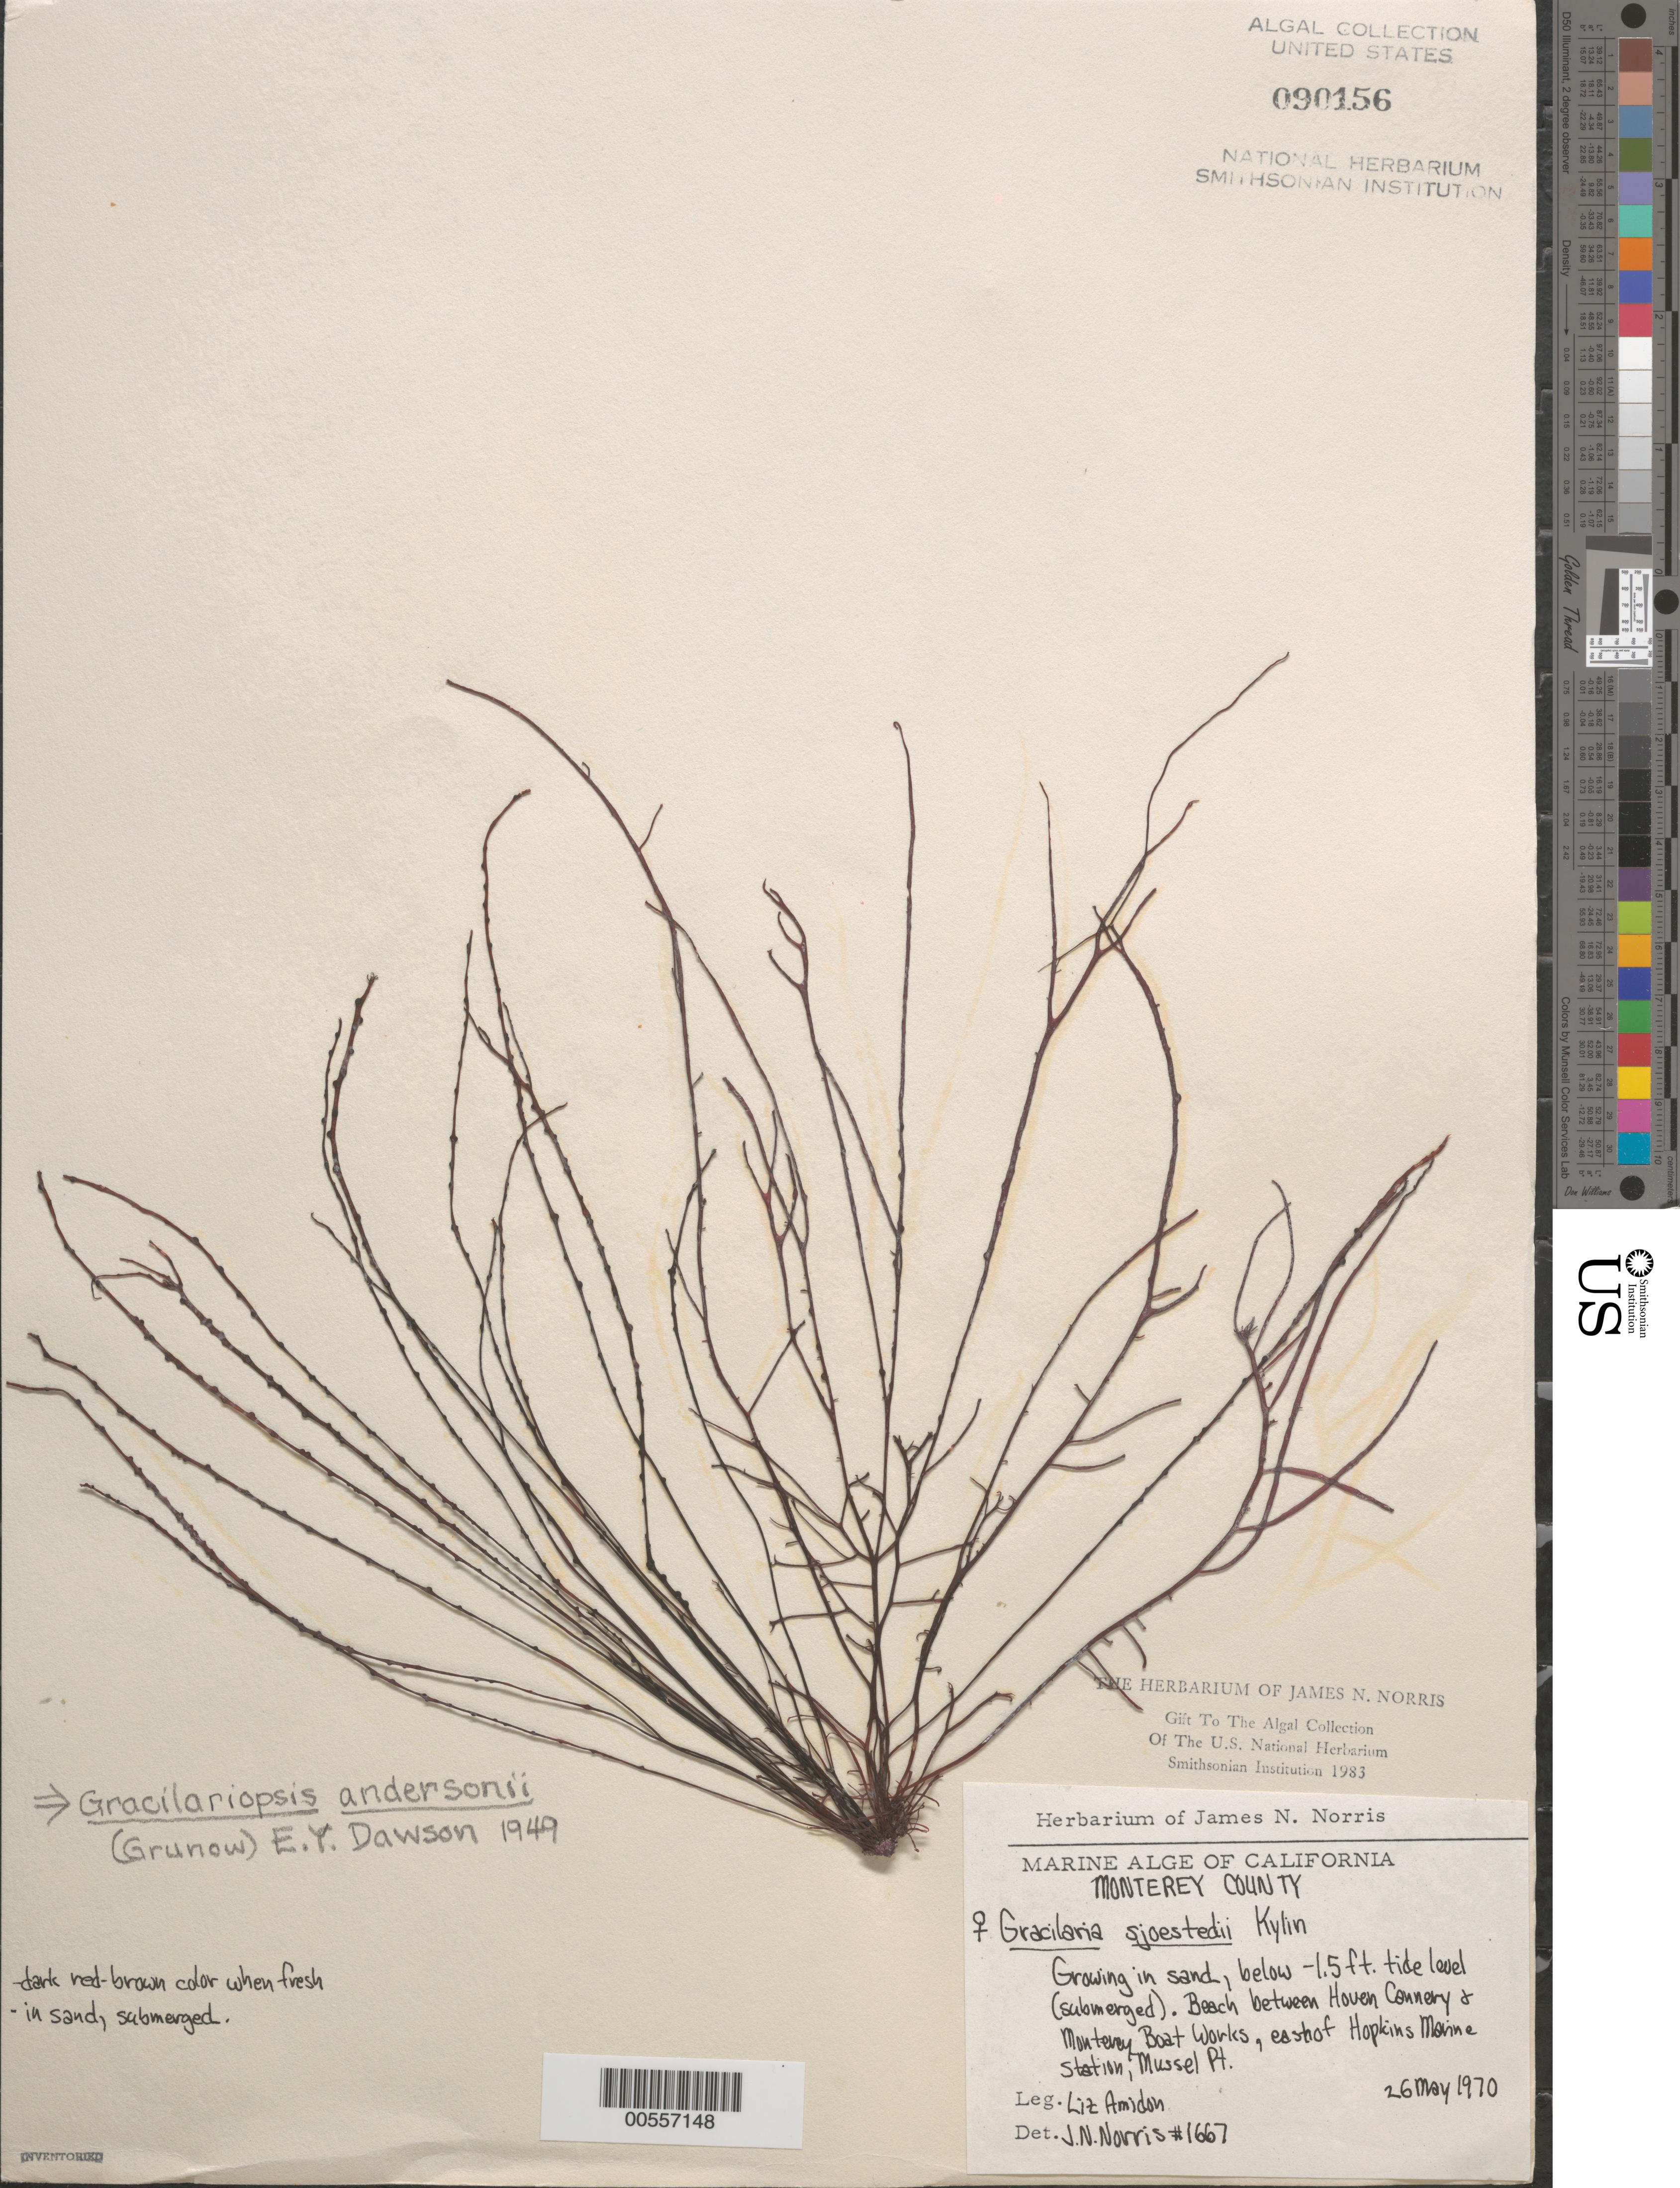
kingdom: Plantae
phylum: Rhodophyta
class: Florideophyceae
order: Gracilariales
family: Gracilariaceae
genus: Gracilariopsis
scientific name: Gracilariopsis andersonii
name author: (Grunow) E.Y. Dawson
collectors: E. Amidon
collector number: JN-1667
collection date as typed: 26 May 1970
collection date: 1970-05-26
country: United States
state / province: California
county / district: Monterey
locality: Mussel Point, east of Hopkins Marine Station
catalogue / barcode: US 90156